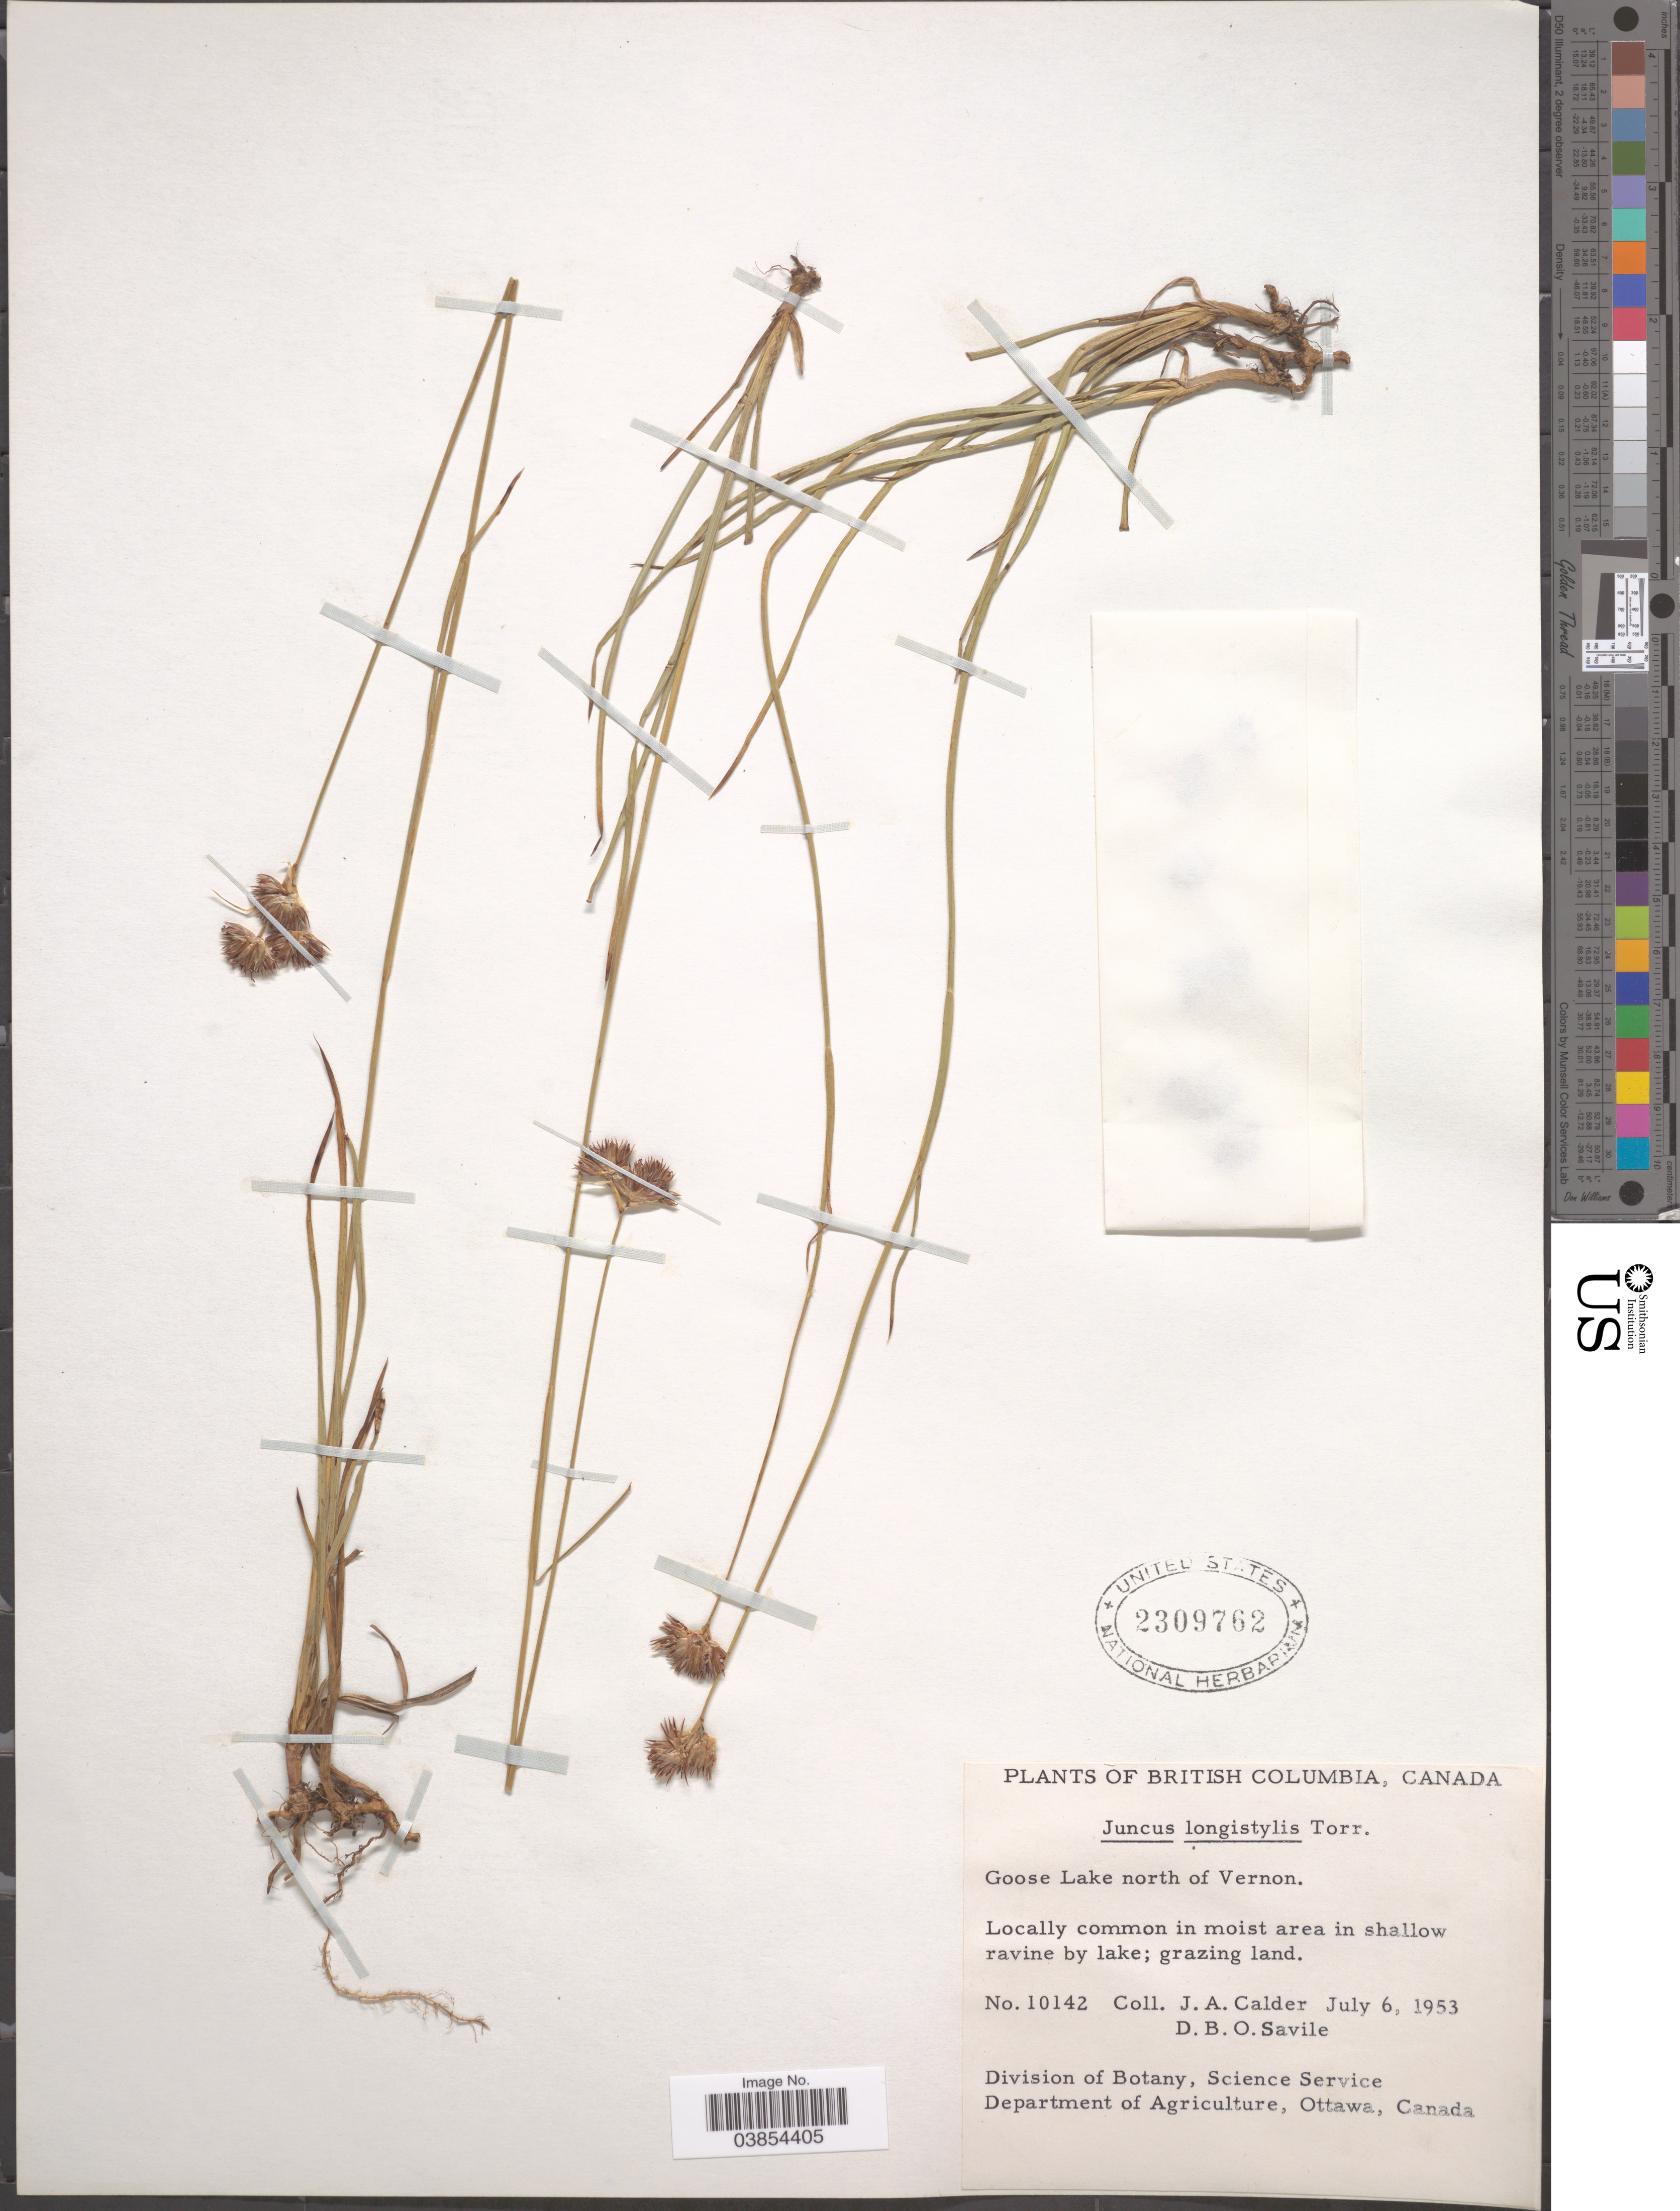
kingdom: Plantae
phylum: Tracheophyta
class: Liliopsida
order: Poales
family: Juncaceae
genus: Juncus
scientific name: Juncus longistylis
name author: Torr.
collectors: J. A. Calder & D. Savile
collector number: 10142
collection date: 1953-07-06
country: Canada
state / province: British Columbia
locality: Goose Lake north of Vernon.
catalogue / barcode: US 2309762